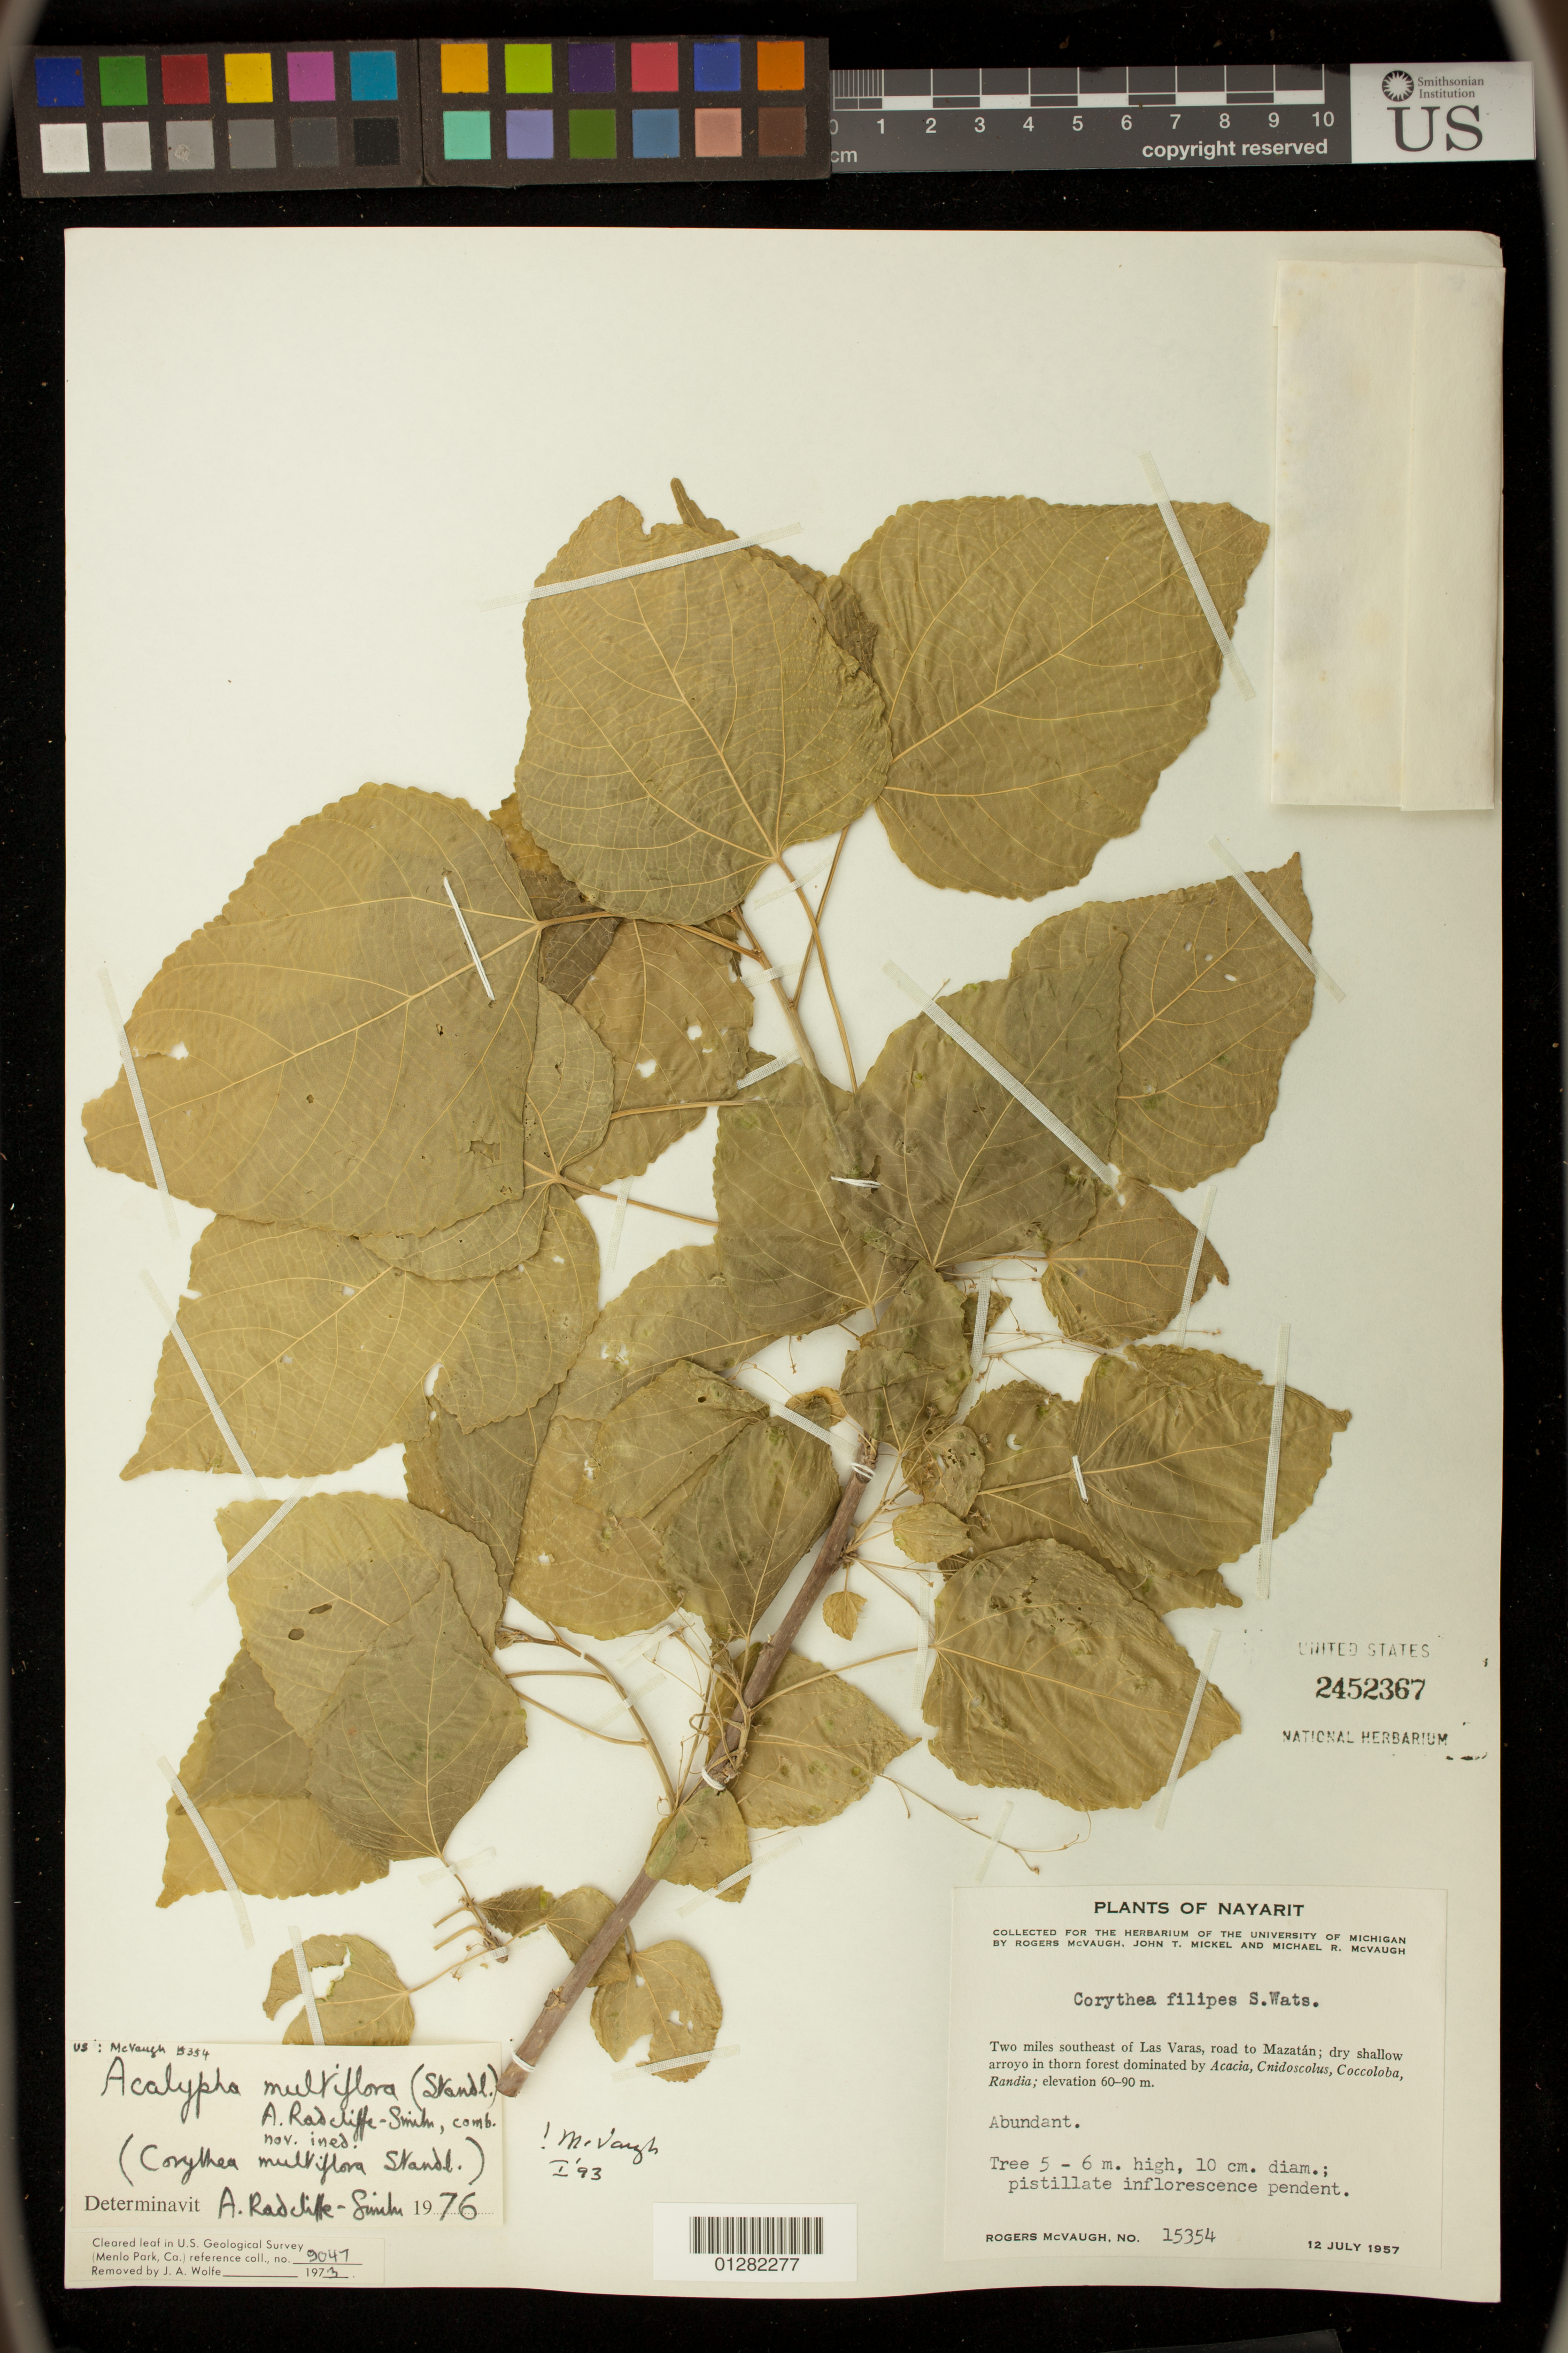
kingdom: Plantae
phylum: Tracheophyta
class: Magnoliopsida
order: Malpighiales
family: Euphorbiaceae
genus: Acalypha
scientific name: Acalypha multiflora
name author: (Standl.) Radcl.-Sm.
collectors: R. McVaugh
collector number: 15354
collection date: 1957-07-12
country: Mexico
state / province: Nayarit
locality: Two miles southeast of Las Varas, road to Mazatan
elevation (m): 60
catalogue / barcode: US 2452367